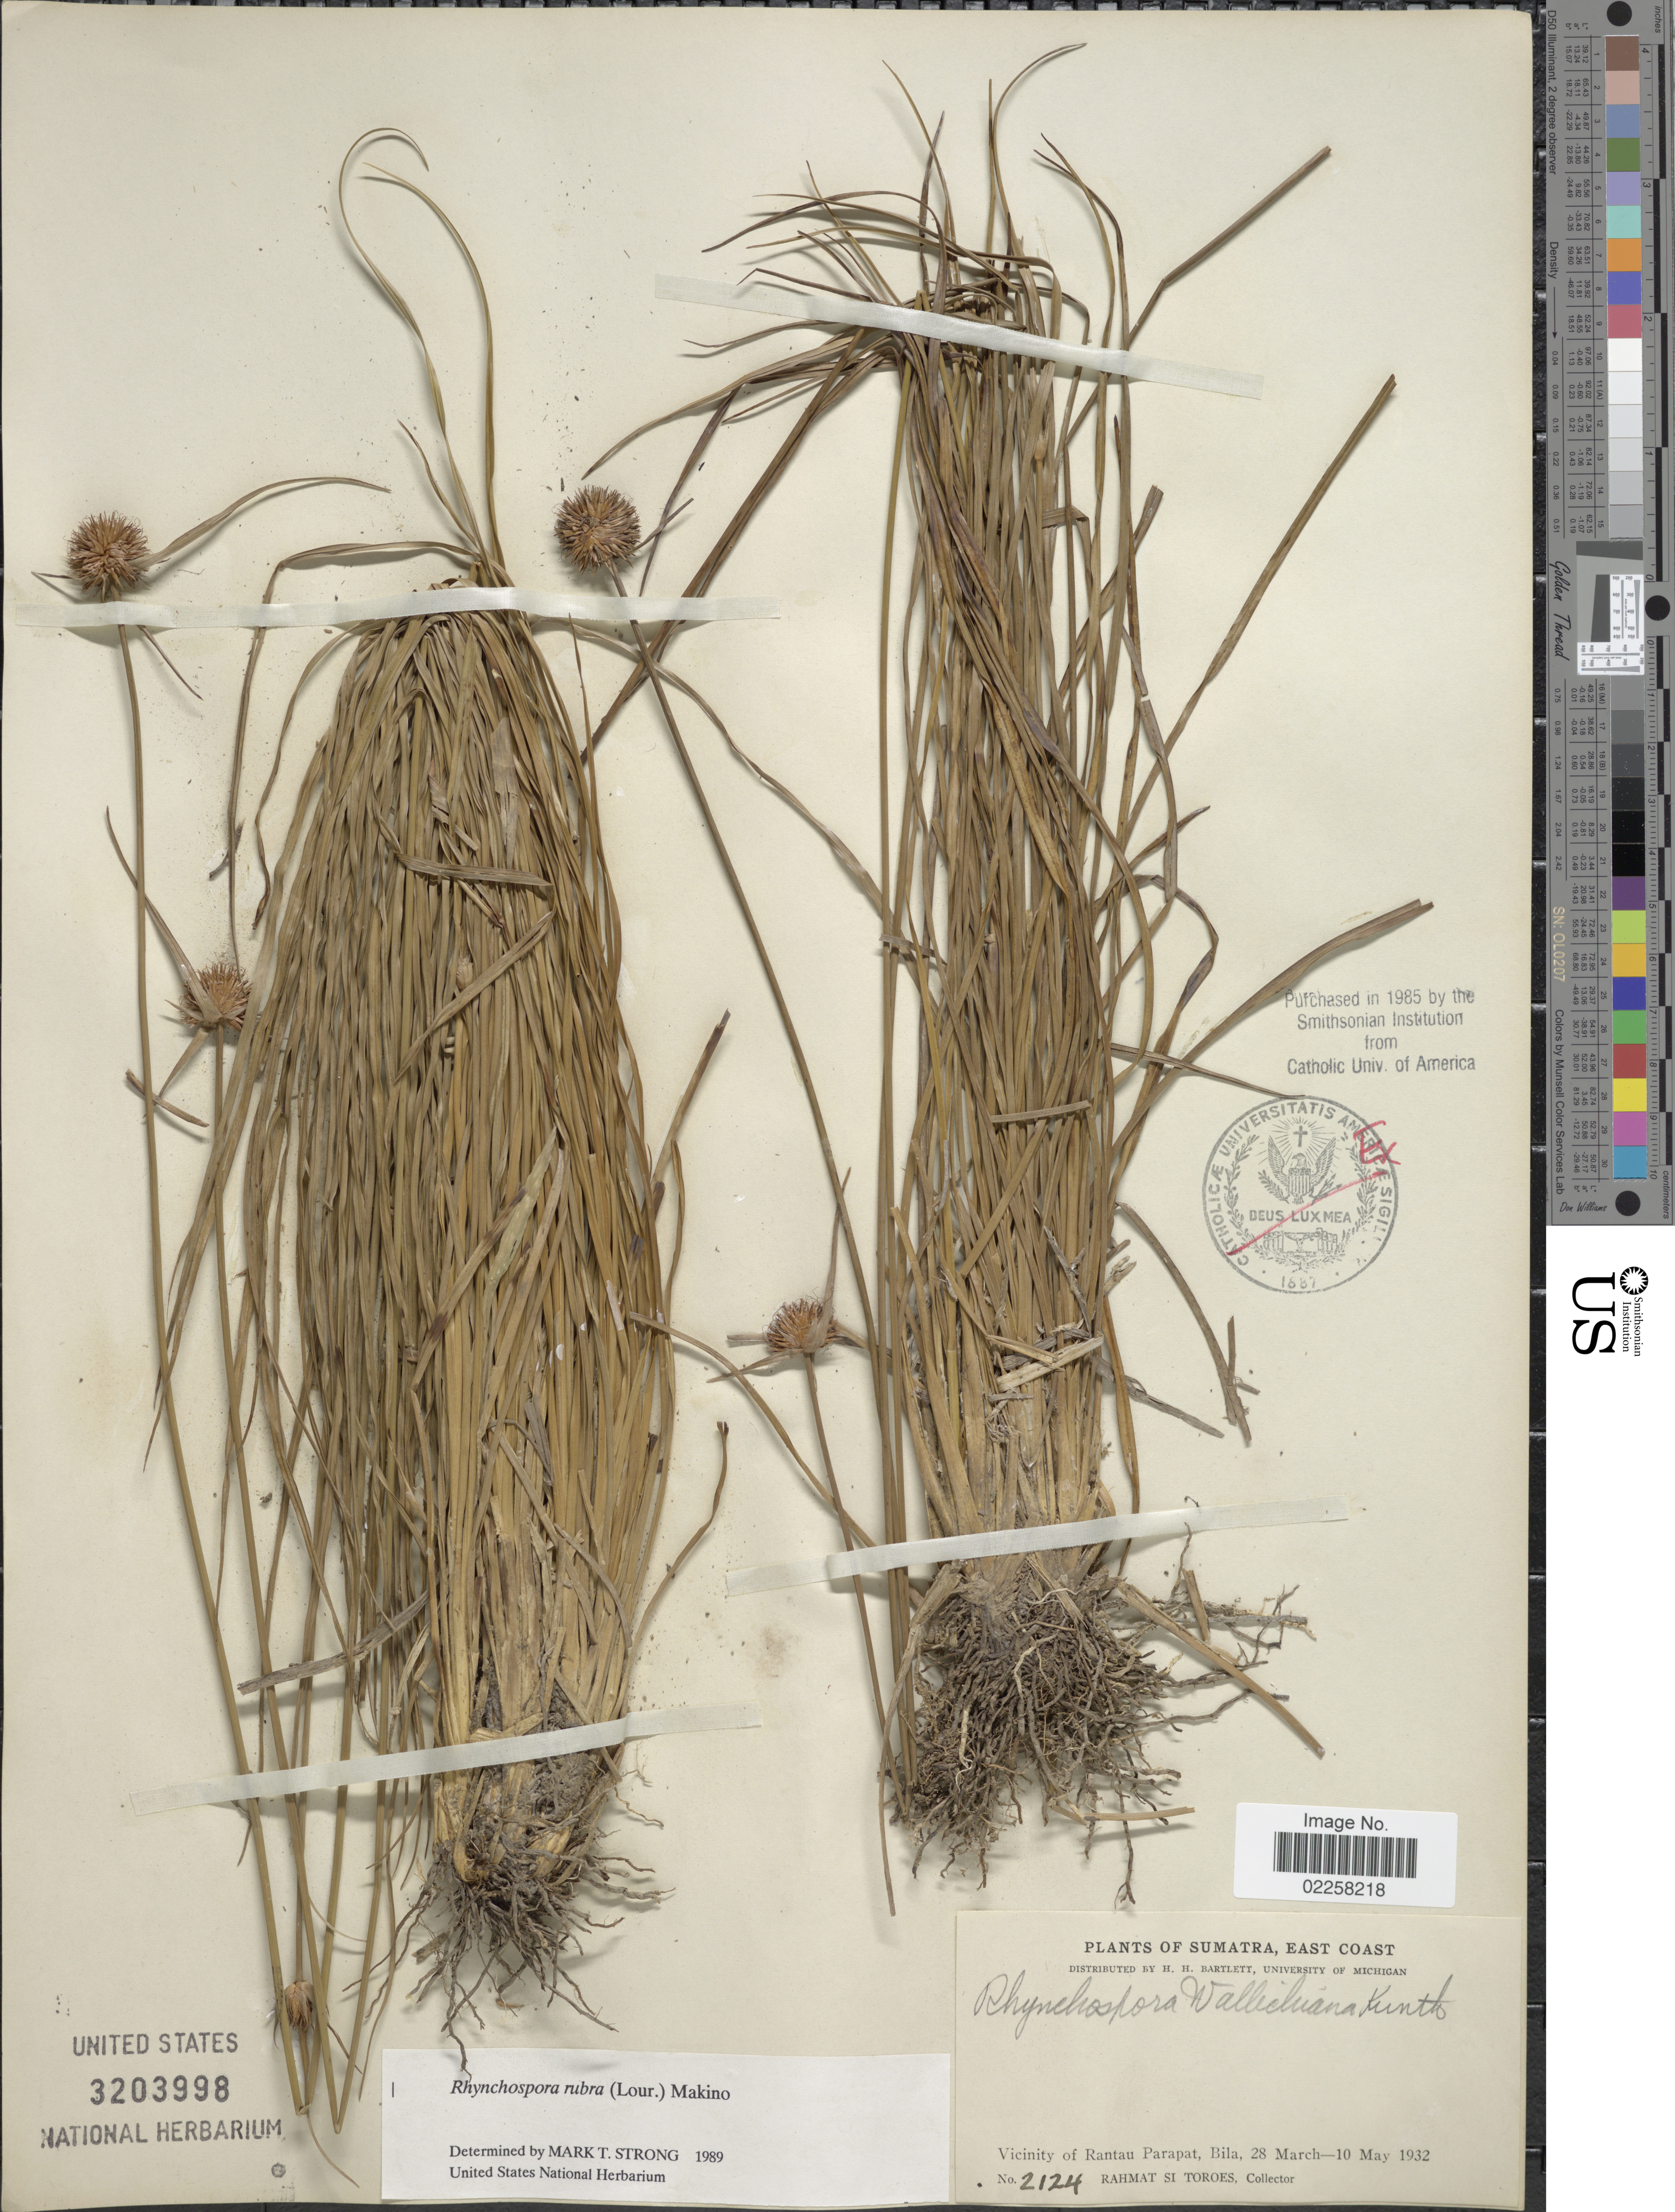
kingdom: Plantae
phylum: Tracheophyta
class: Liliopsida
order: Poales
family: Cyperaceae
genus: Rhynchospora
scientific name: Rhynchospora rubra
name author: (Lour.) Makino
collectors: Rahmat Si Boeea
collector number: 2124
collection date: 1932-03-28/1932-05-10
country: Indonesia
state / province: Sumatra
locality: East Coast, Vicinity of Rantau Parapat, Bila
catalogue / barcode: US 3203998